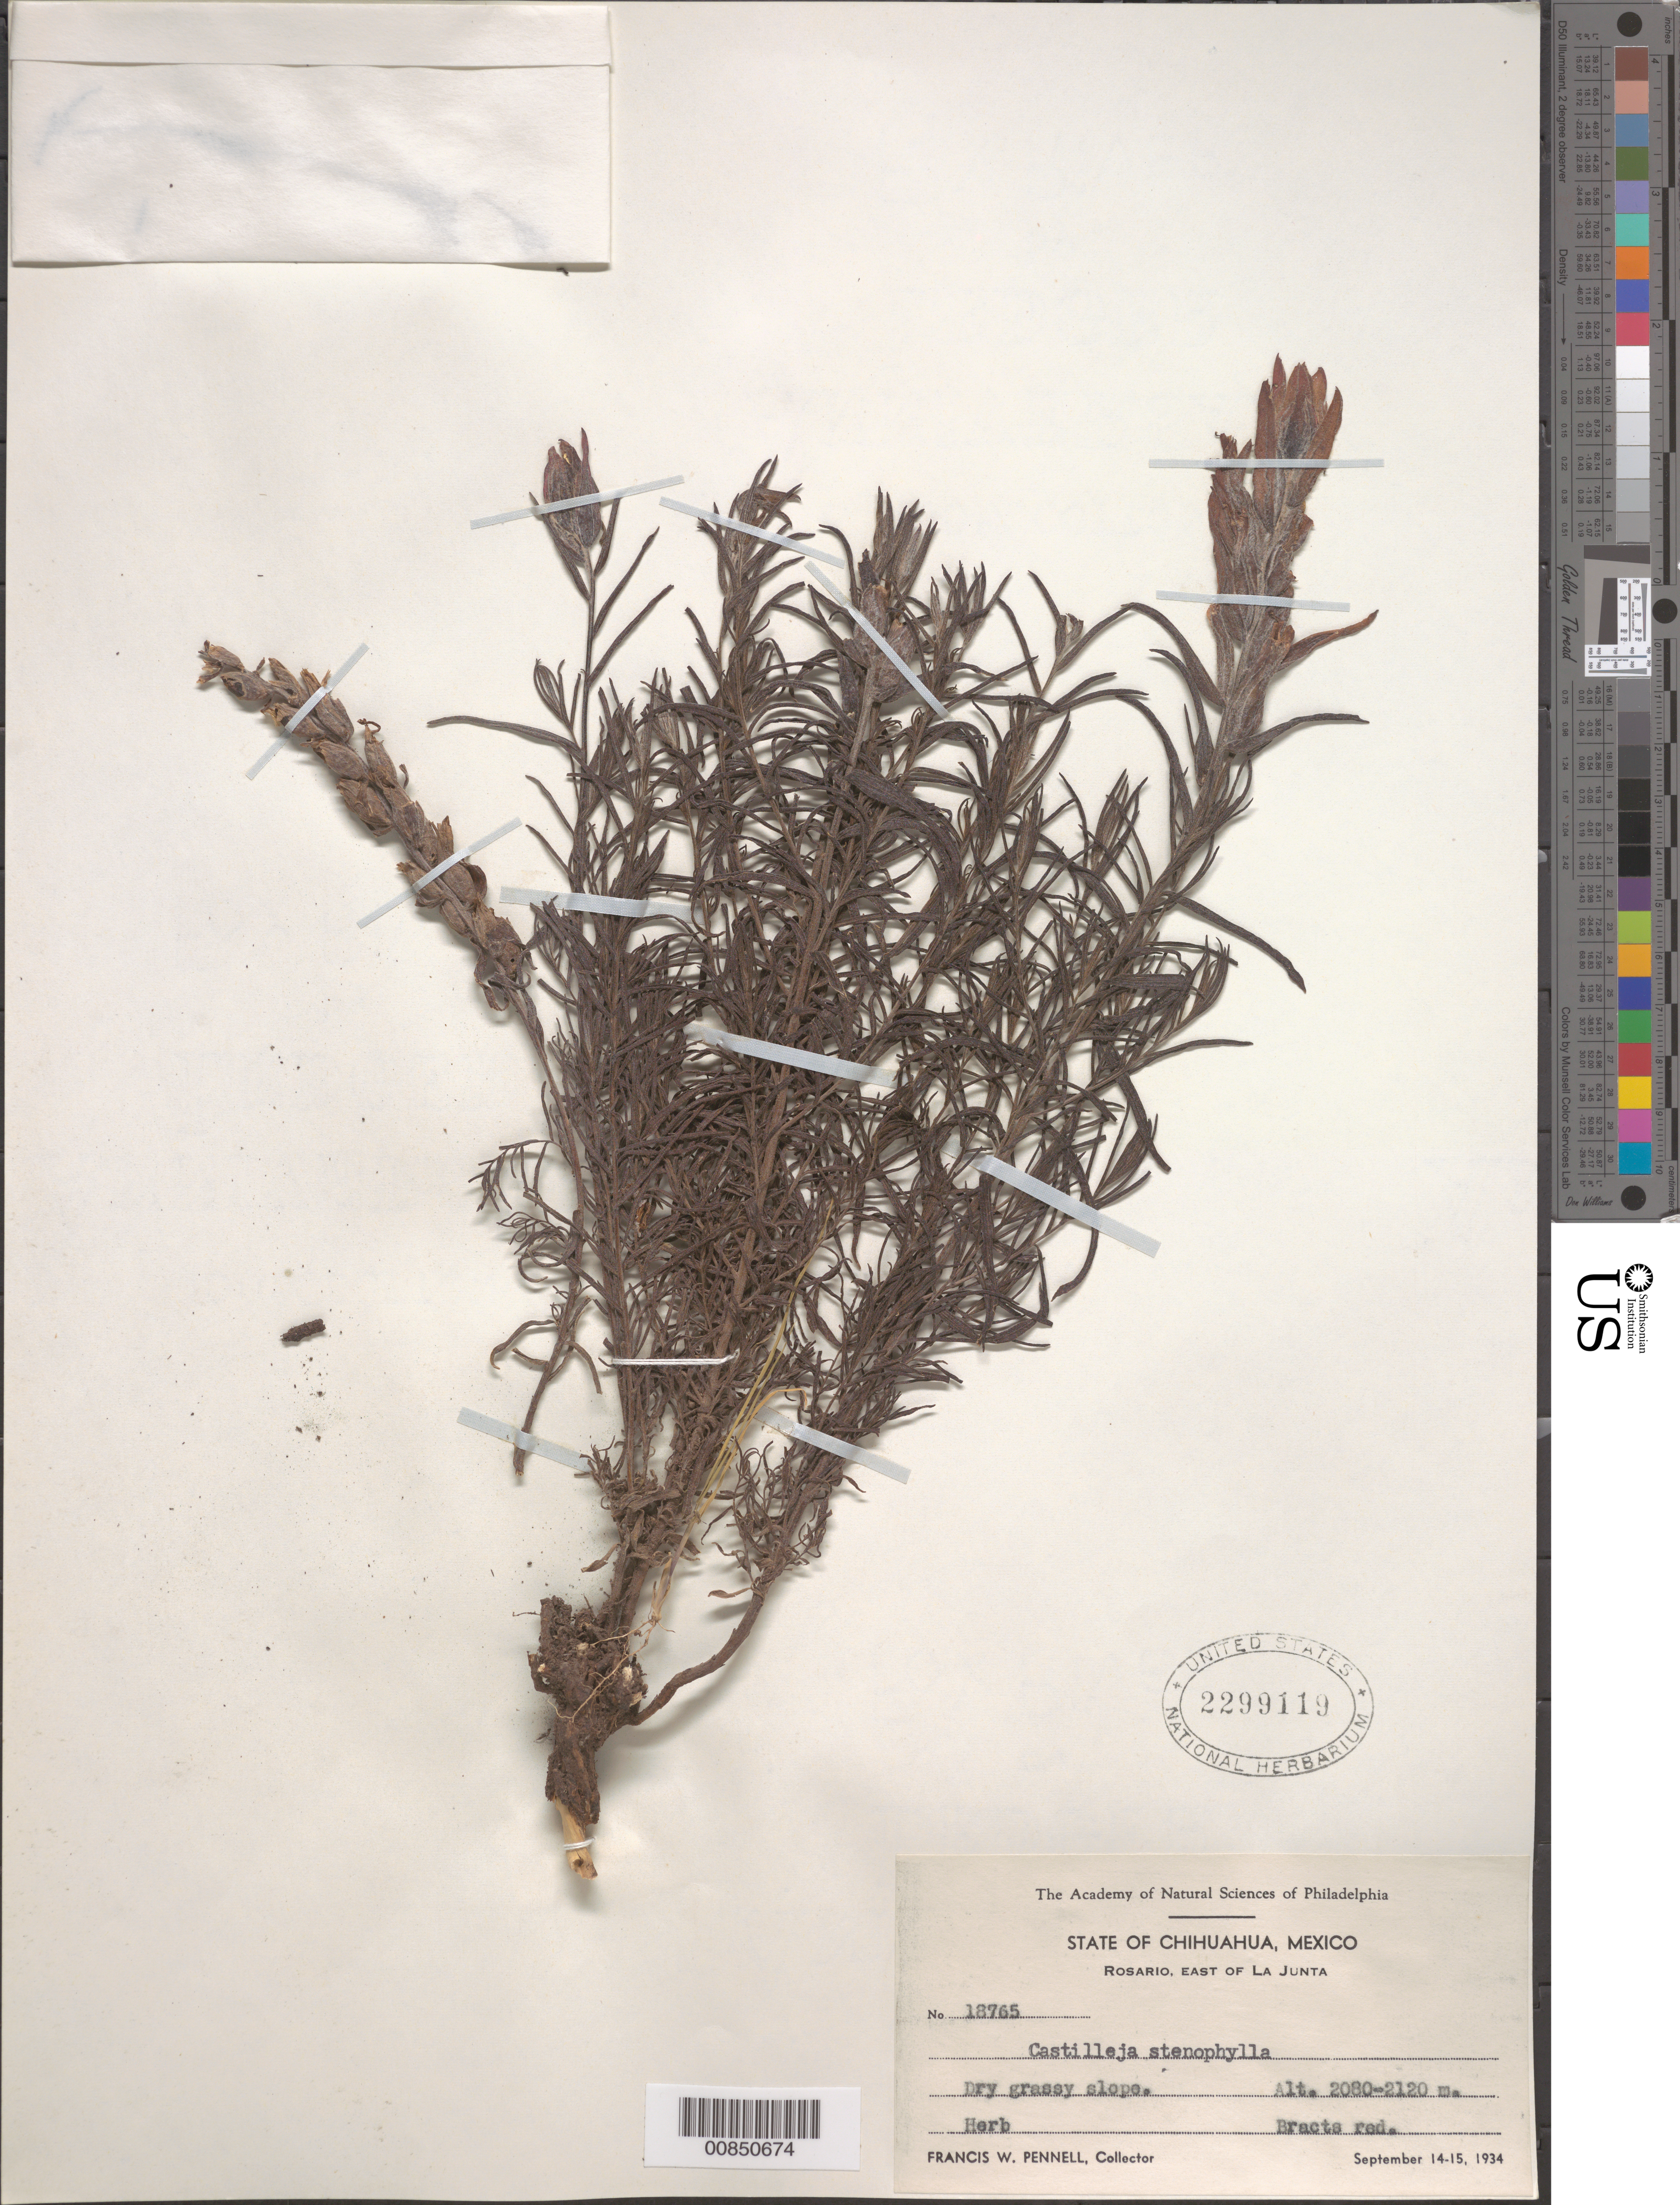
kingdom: Plantae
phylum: Tracheophyta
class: Magnoliopsida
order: Lamiales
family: Orobanchaceae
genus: Castilleja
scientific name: Castilleja stenophylla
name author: M.E. Jones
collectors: F. W. Pennell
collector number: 18765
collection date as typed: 14 Sep 1934 to 15 Sep 1934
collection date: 1934-09-14/1934-09-15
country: Mexico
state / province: Chihuahua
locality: Rosario, east of La Junta.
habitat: Dry grassy slope.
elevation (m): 2120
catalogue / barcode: US 2299119